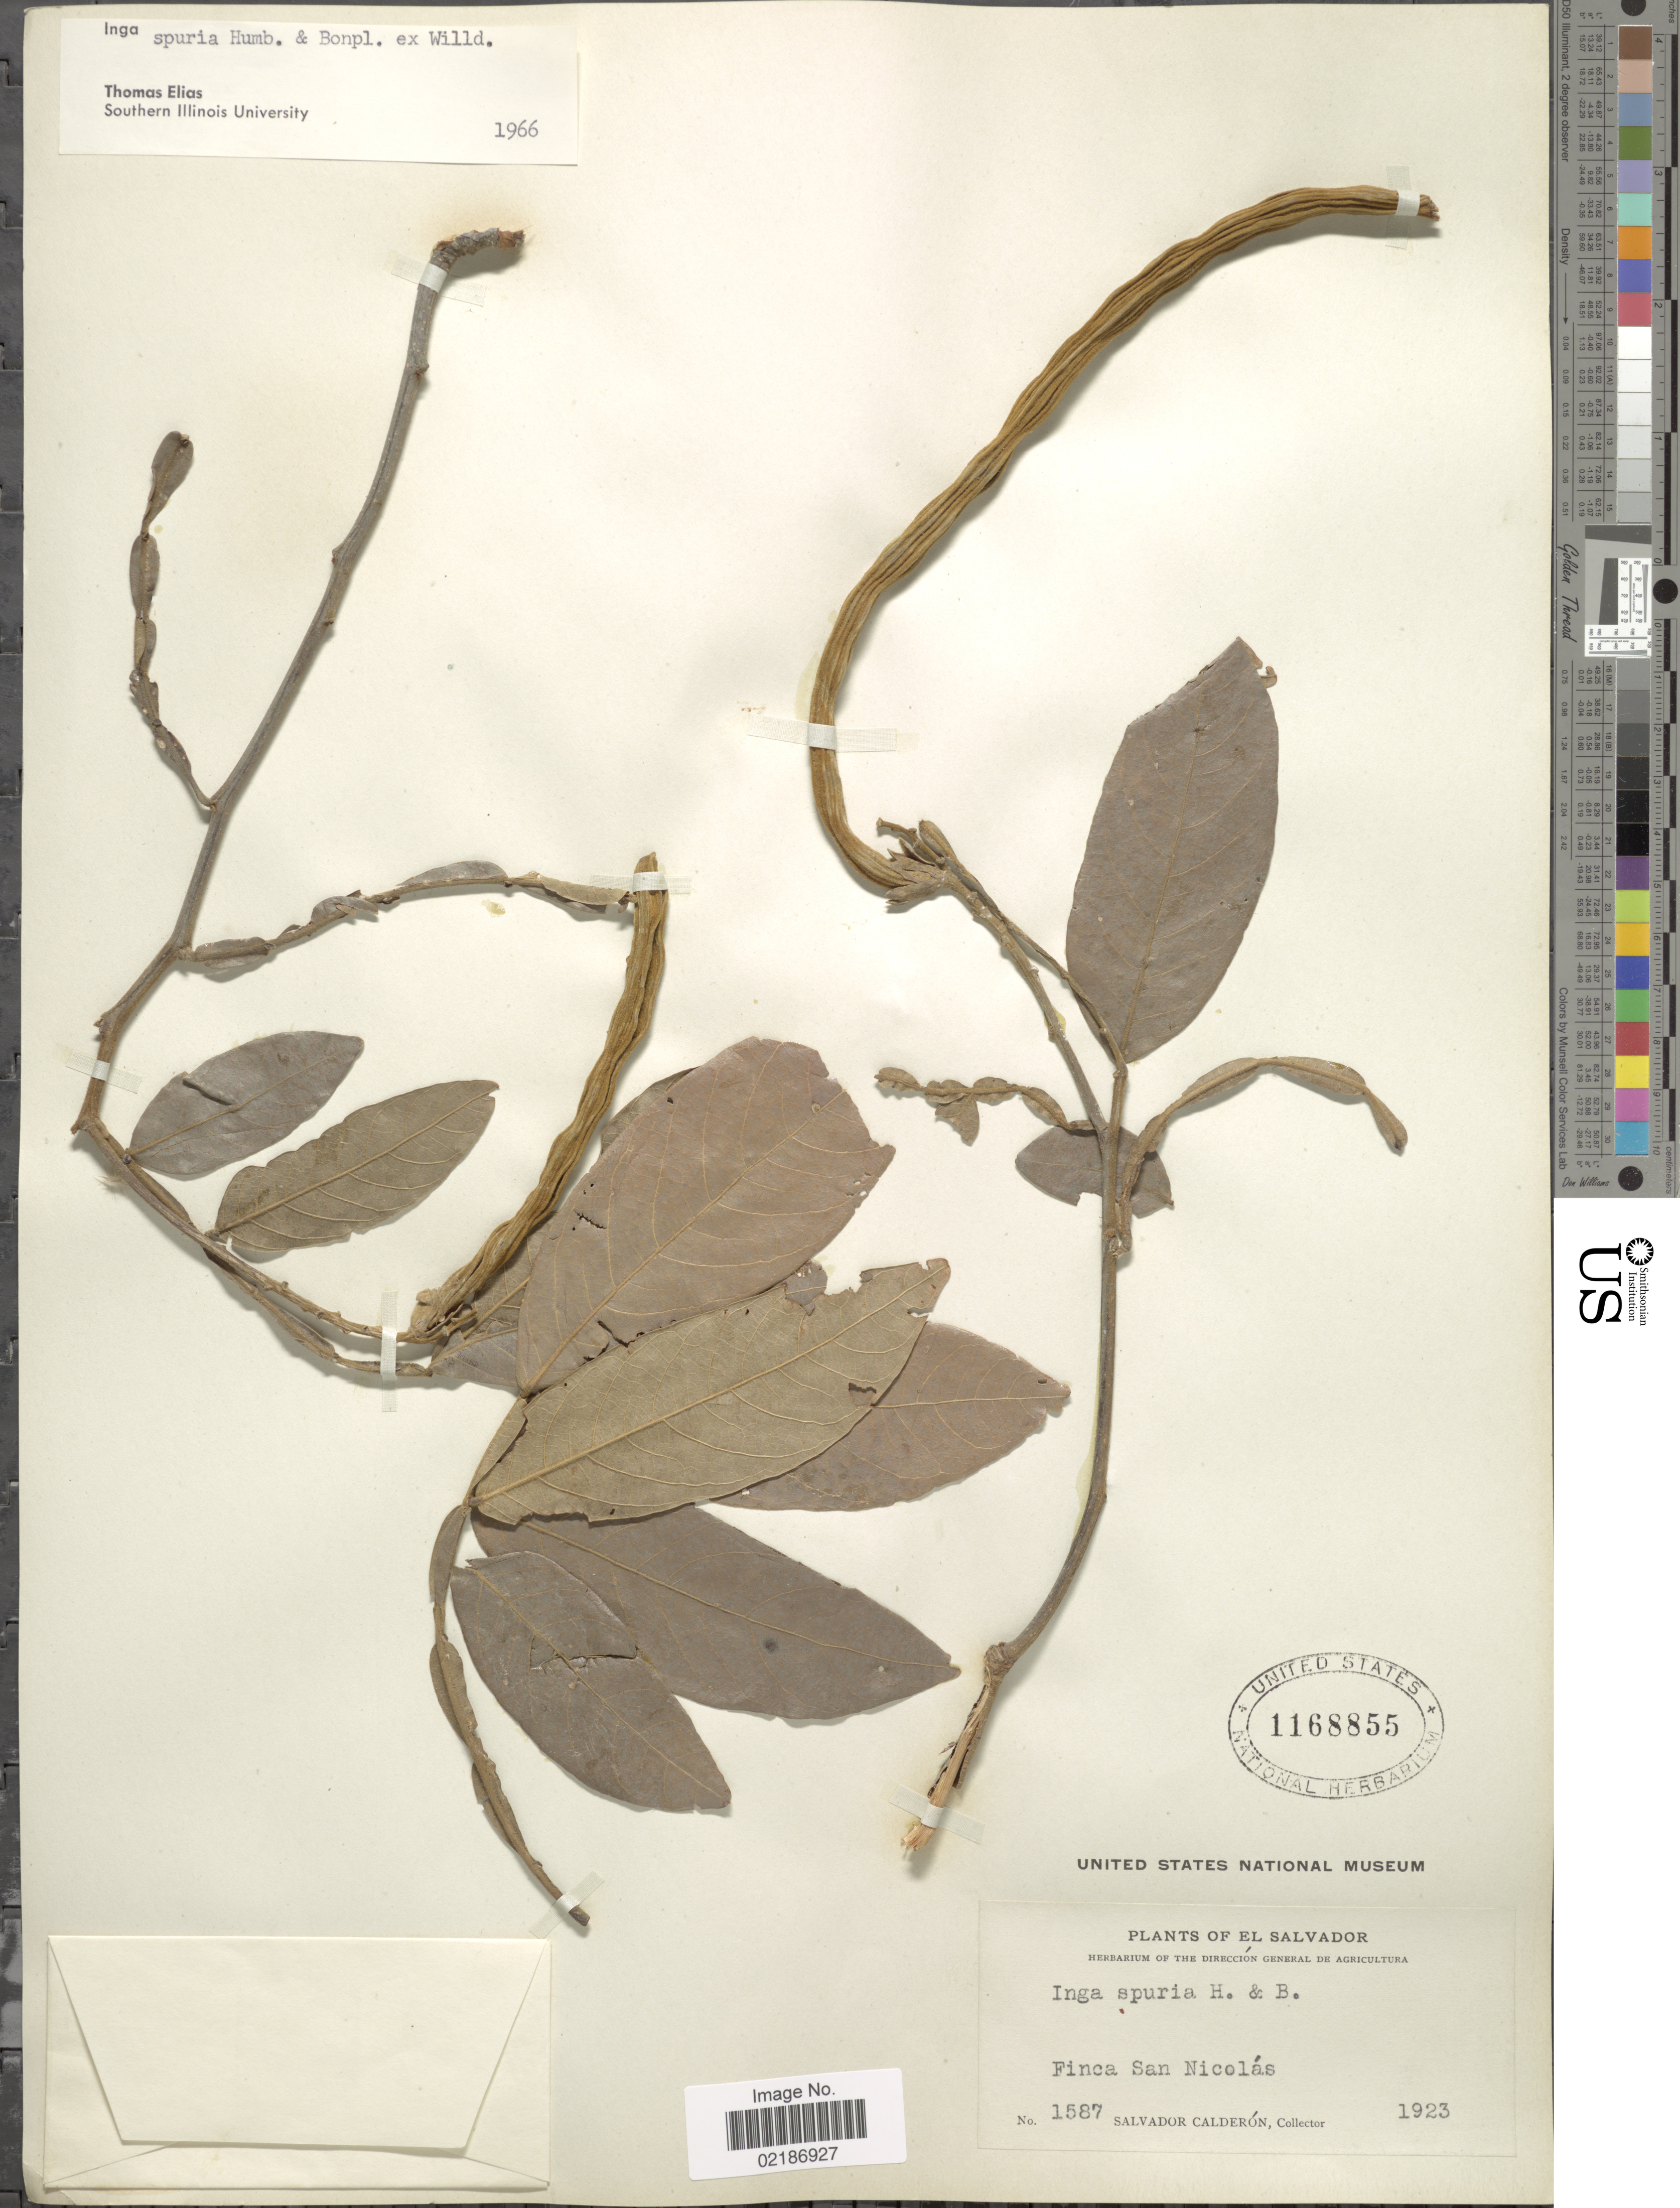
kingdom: Plantae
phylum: Tracheophyta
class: Magnoliopsida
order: Fabales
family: Fabaceae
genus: Inga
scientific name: Inga vera subsp. vera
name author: Willd.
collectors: S. Calderón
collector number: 1587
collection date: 1923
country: El Salvador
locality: Finca San Nicolas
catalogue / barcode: US 1168855